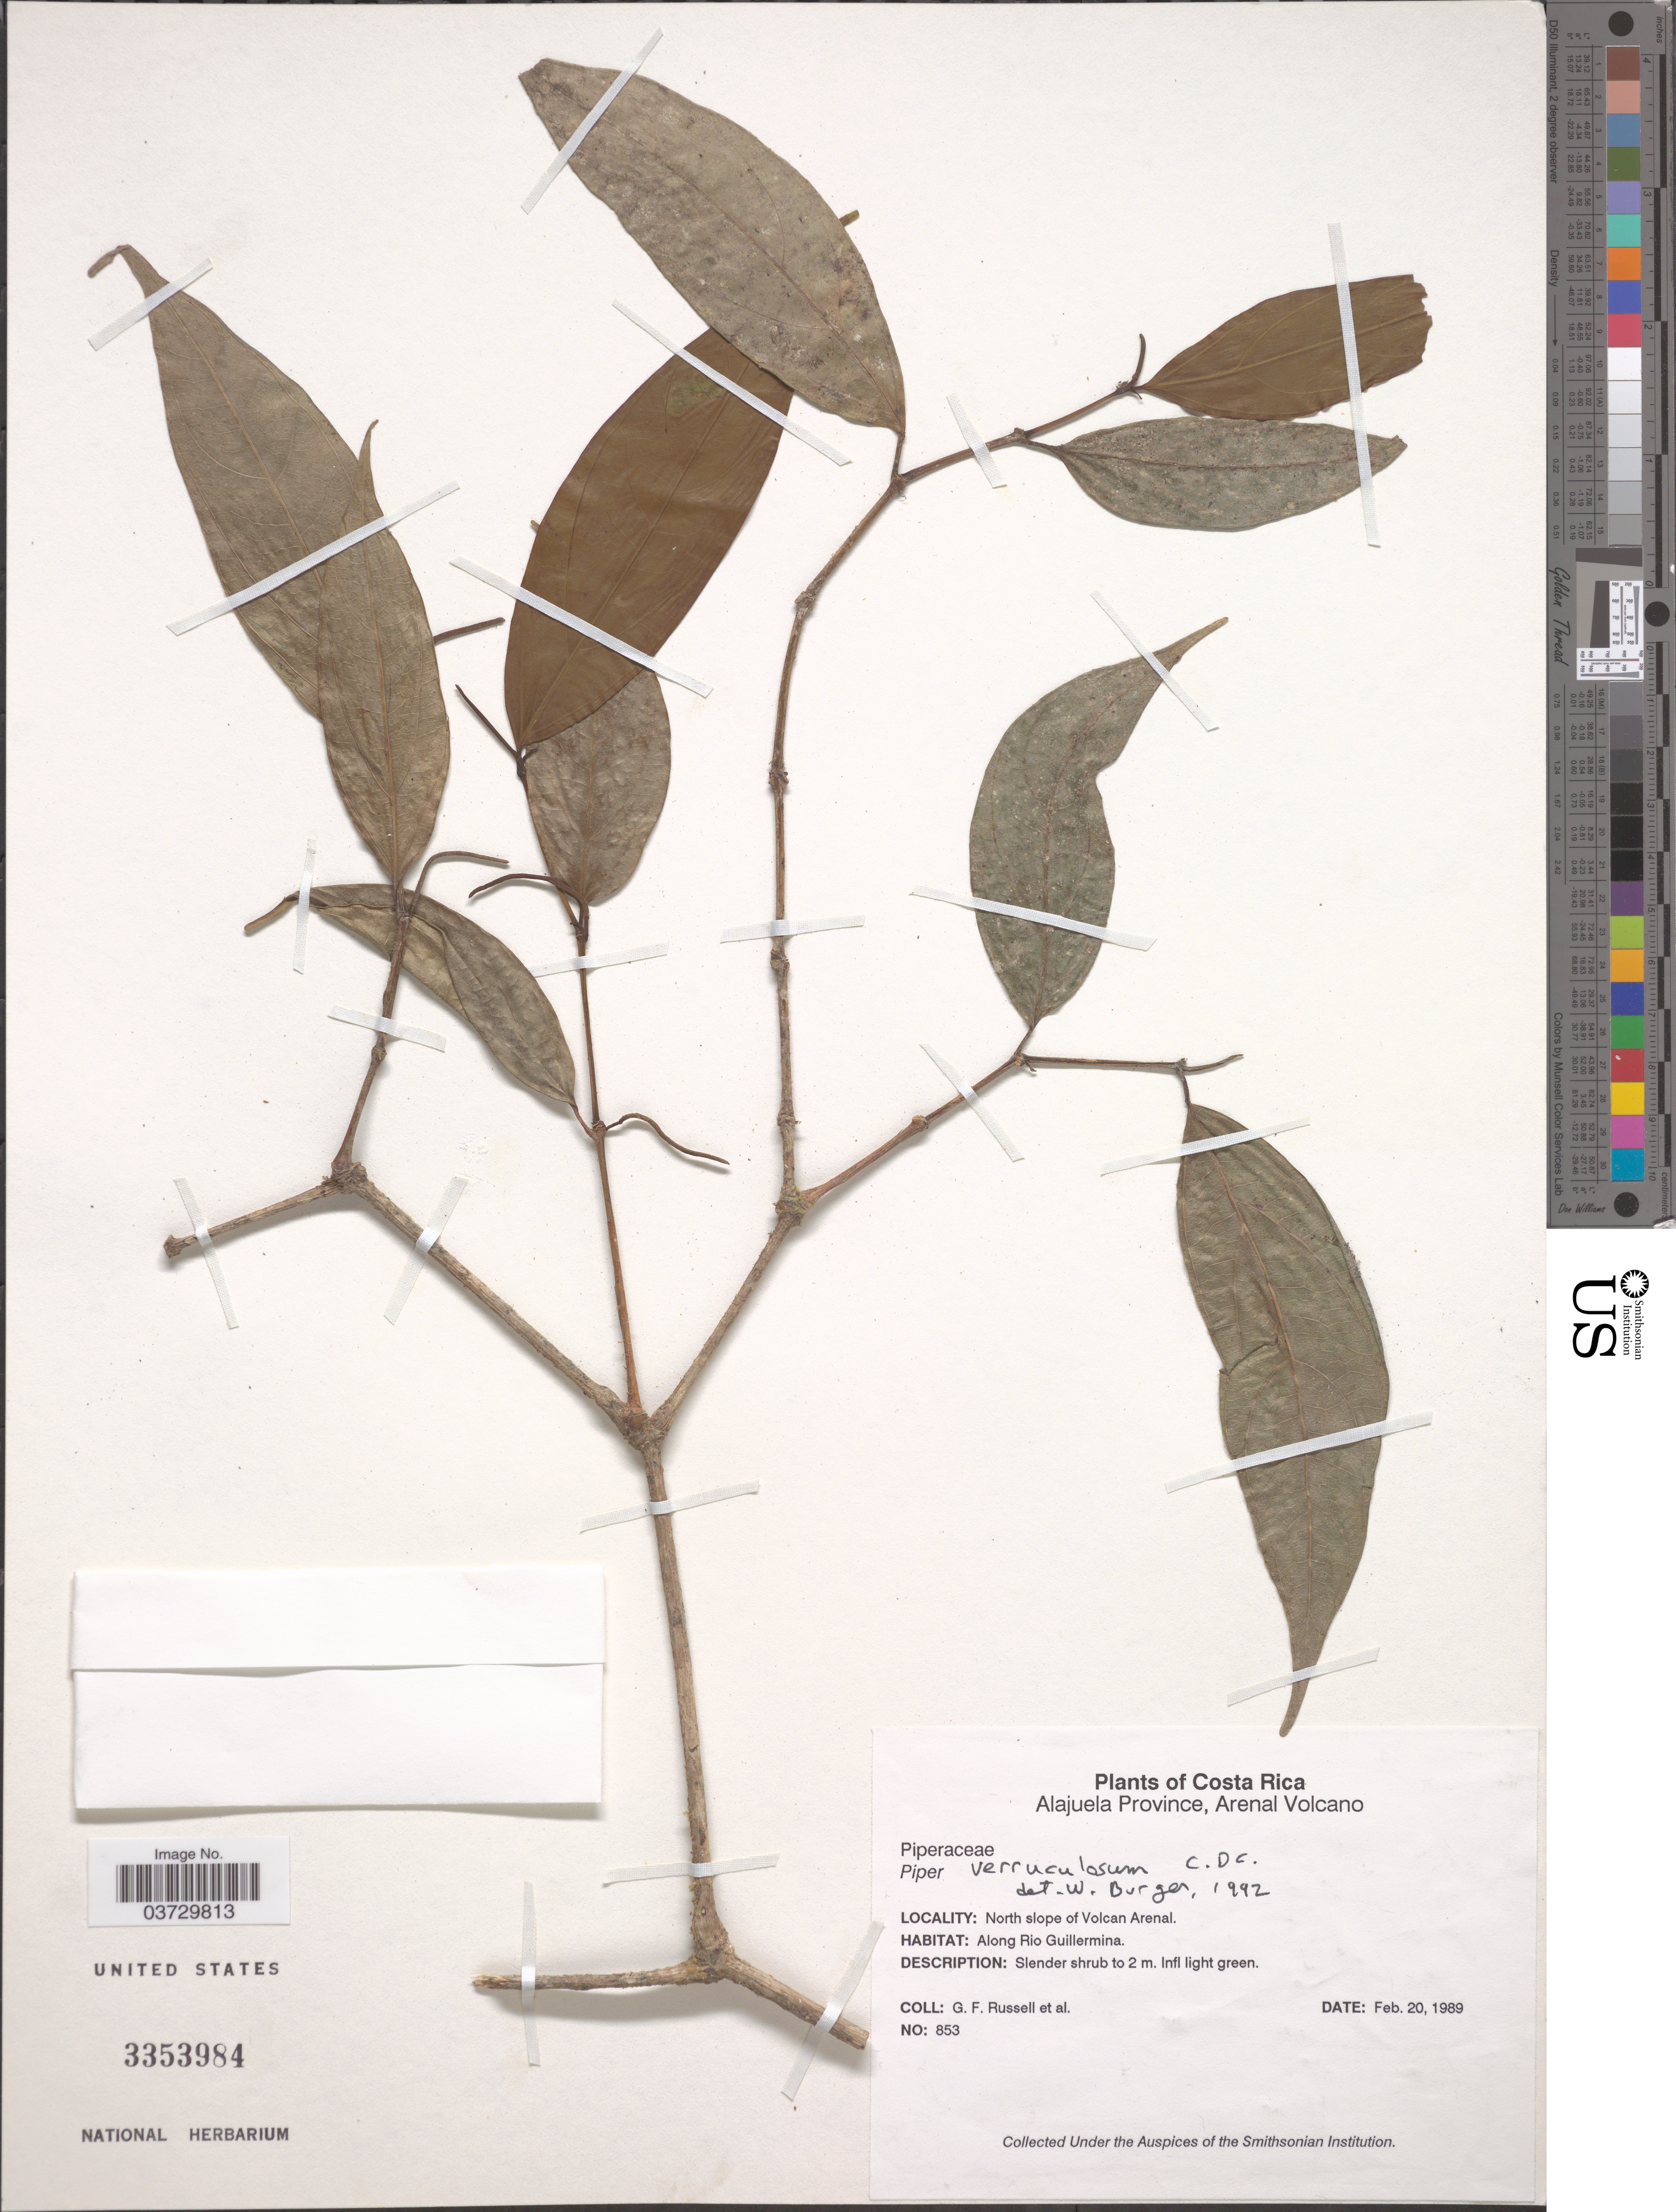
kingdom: Plantae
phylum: Tracheophyta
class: Magnoliopsida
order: Piperales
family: Piperaceae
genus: Piper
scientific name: Piper verruculosum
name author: C. DC.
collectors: G. Russell & et al.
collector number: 853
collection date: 1989-02-20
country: Costa Rica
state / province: Alajuela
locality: Arenal Volcano. North slope of Volcan Arenal. Along Rio Guillermina.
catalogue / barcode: US 3353984